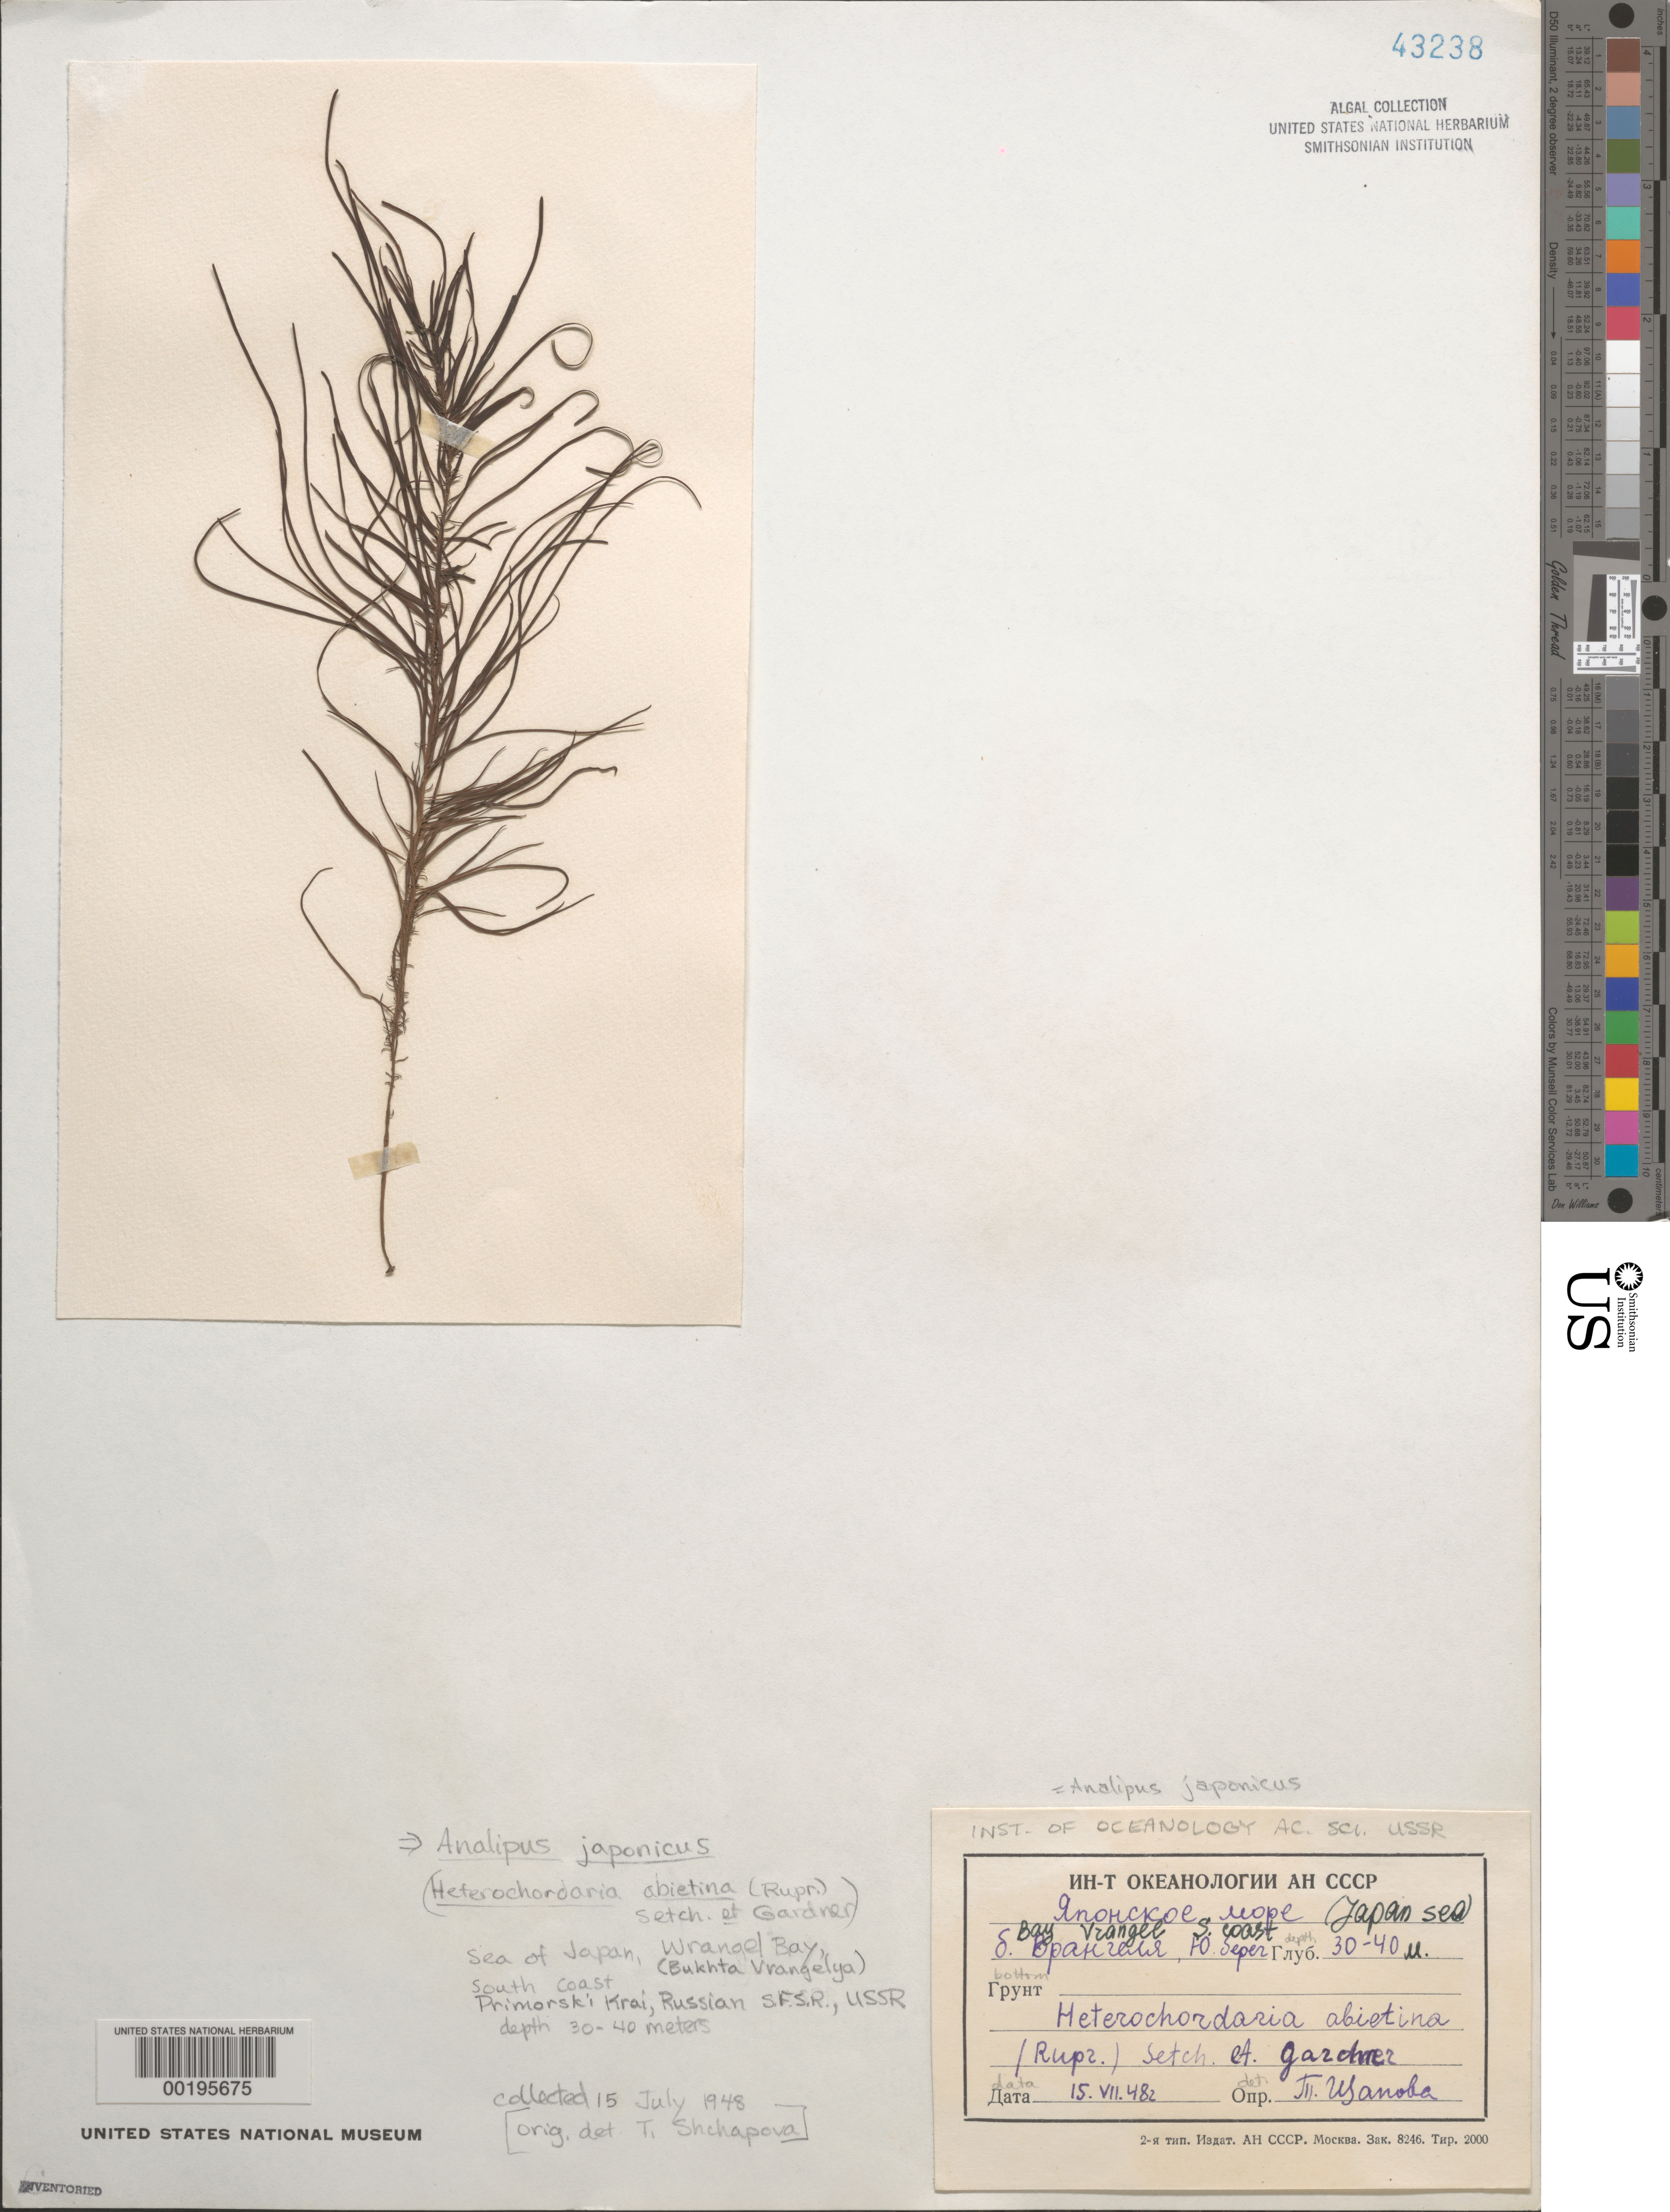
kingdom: Chromista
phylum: Ochrophyta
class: Phaeophyceae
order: Ectocarpales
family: Chordariaceae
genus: Analipus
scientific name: Analipus japonicus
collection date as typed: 15 Jul 1948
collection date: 1948-07-15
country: Russian Federation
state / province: Primorsky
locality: Sea of Japan, Wrangel Bay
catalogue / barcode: US 43238